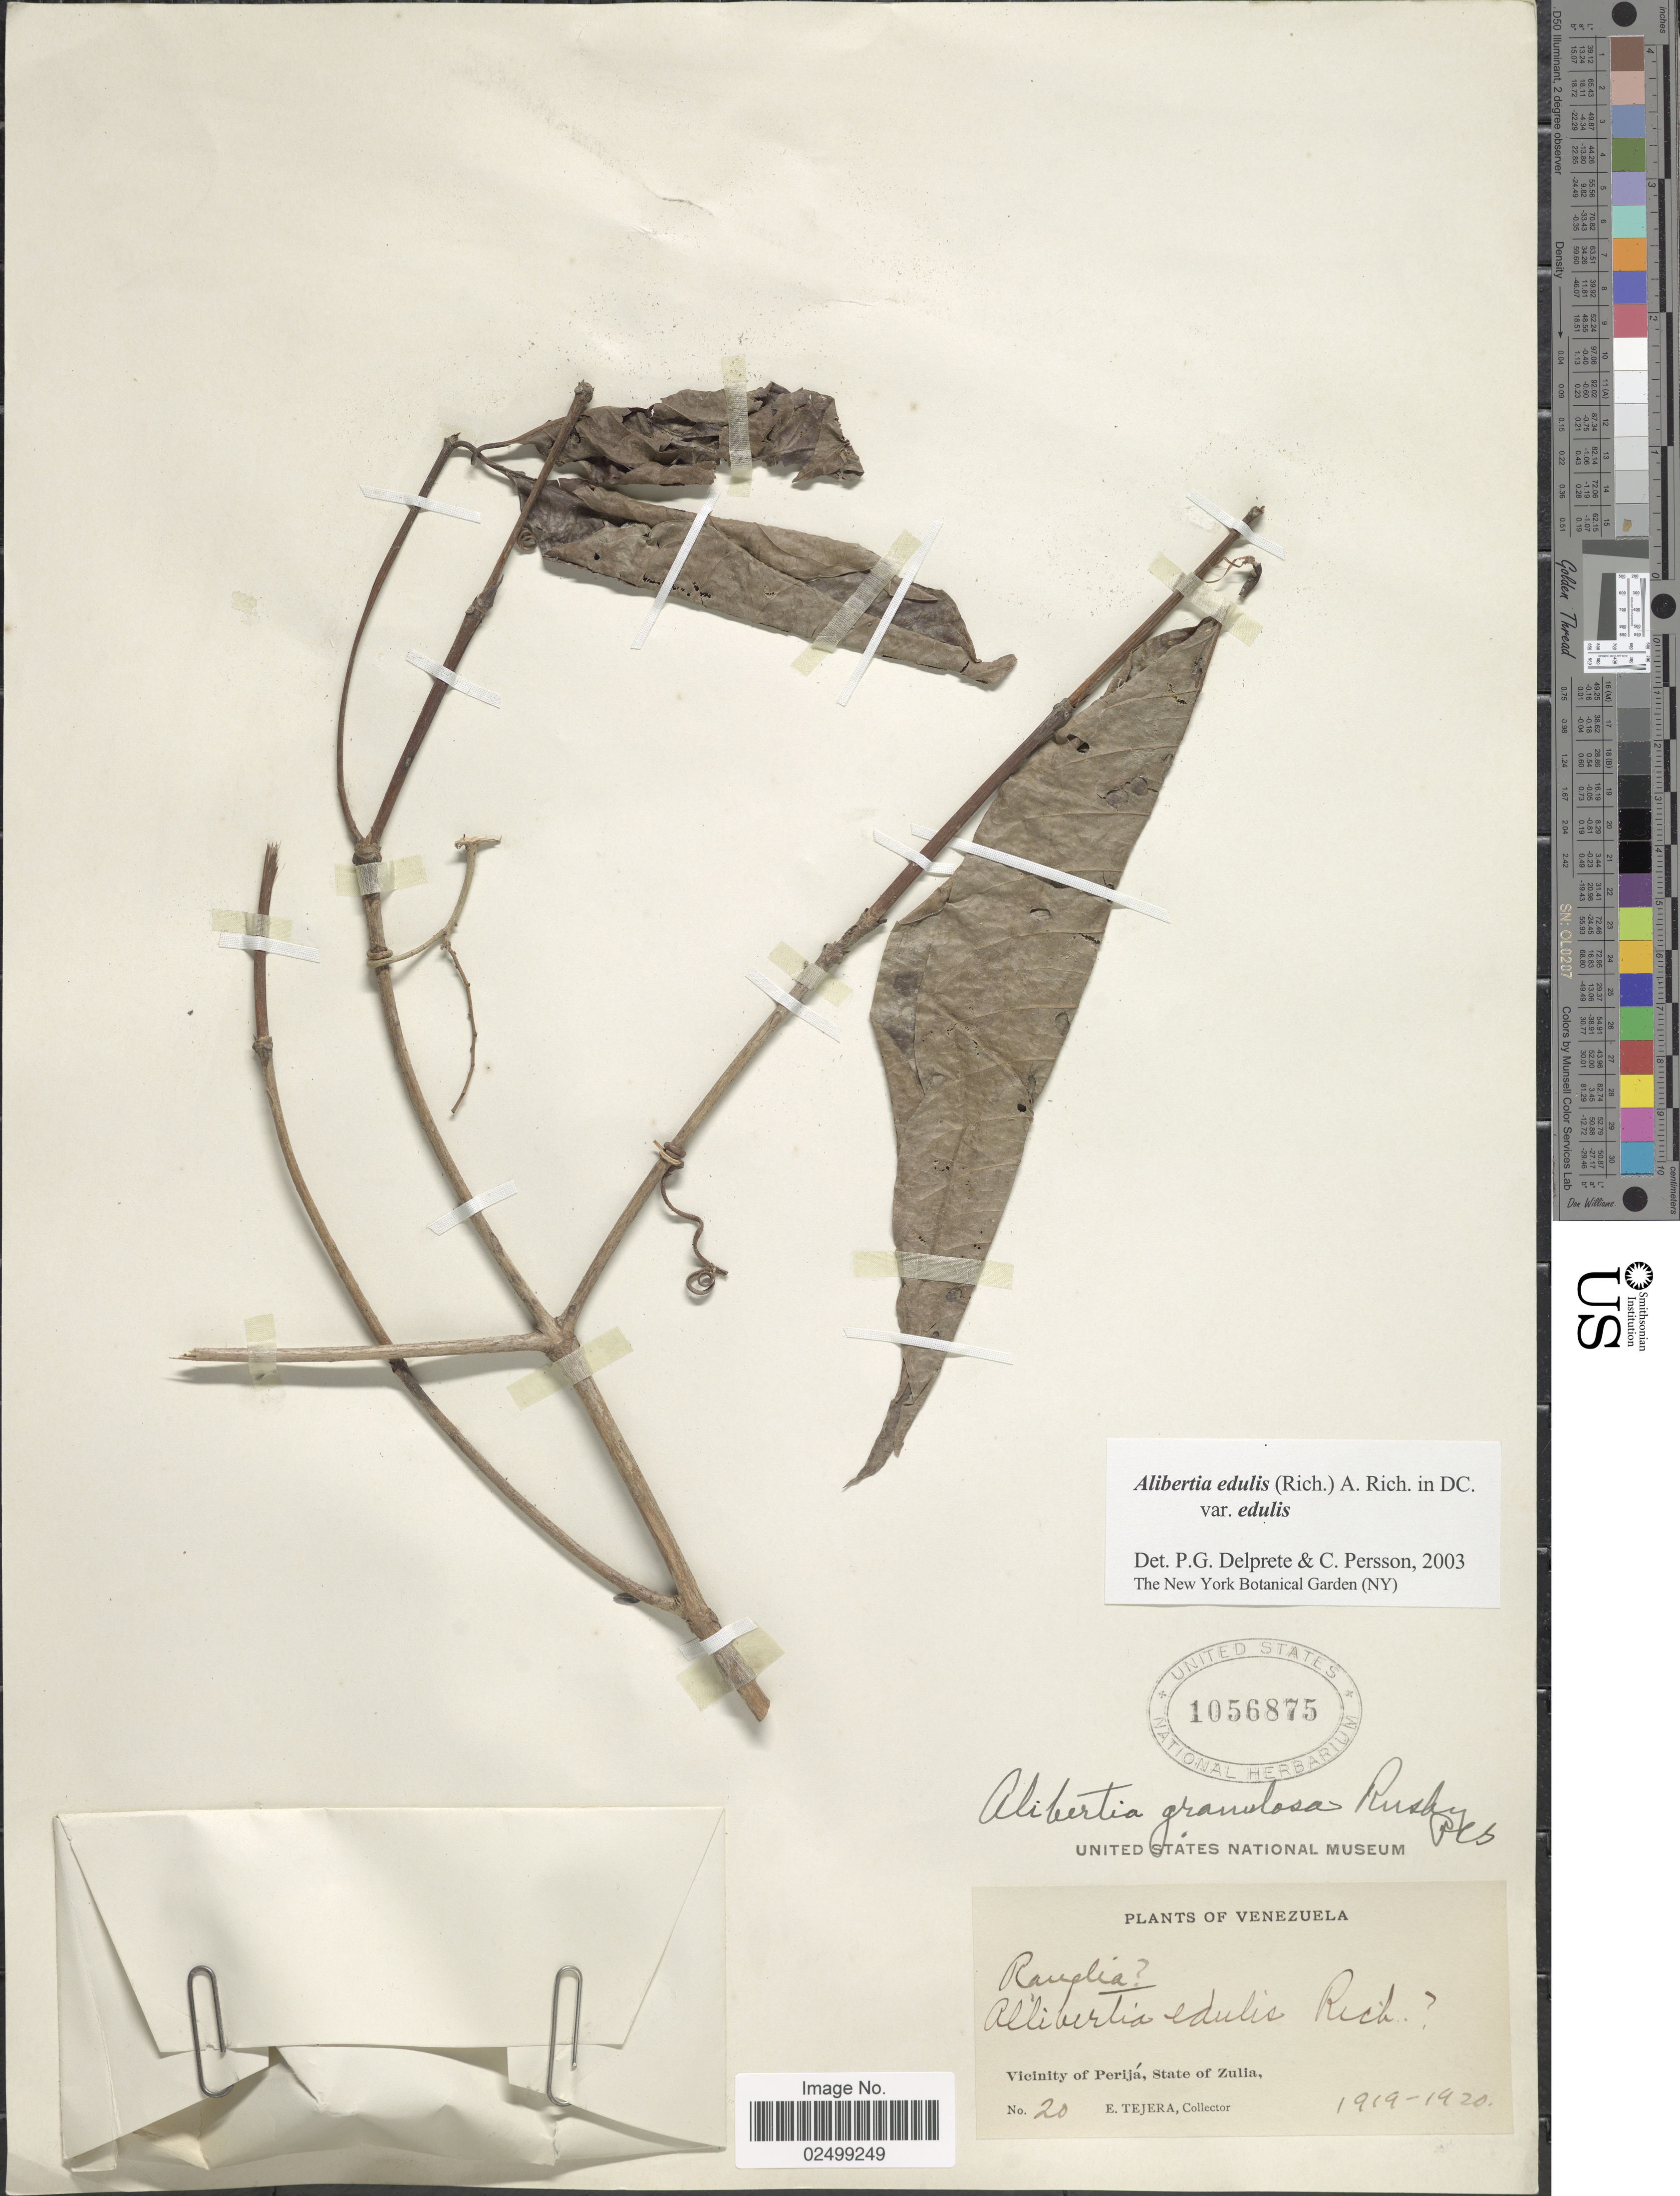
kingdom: Plantae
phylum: Tracheophyta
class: Magnoliopsida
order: Gentianales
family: Rubiaceae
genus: Alibertia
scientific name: Alibertia edulis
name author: (Rich.) A. Rich. ex DC.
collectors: E. Tejera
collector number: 20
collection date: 1919/1920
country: Venezuela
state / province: Zulia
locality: Vicinity of Perijá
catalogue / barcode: US 1056875